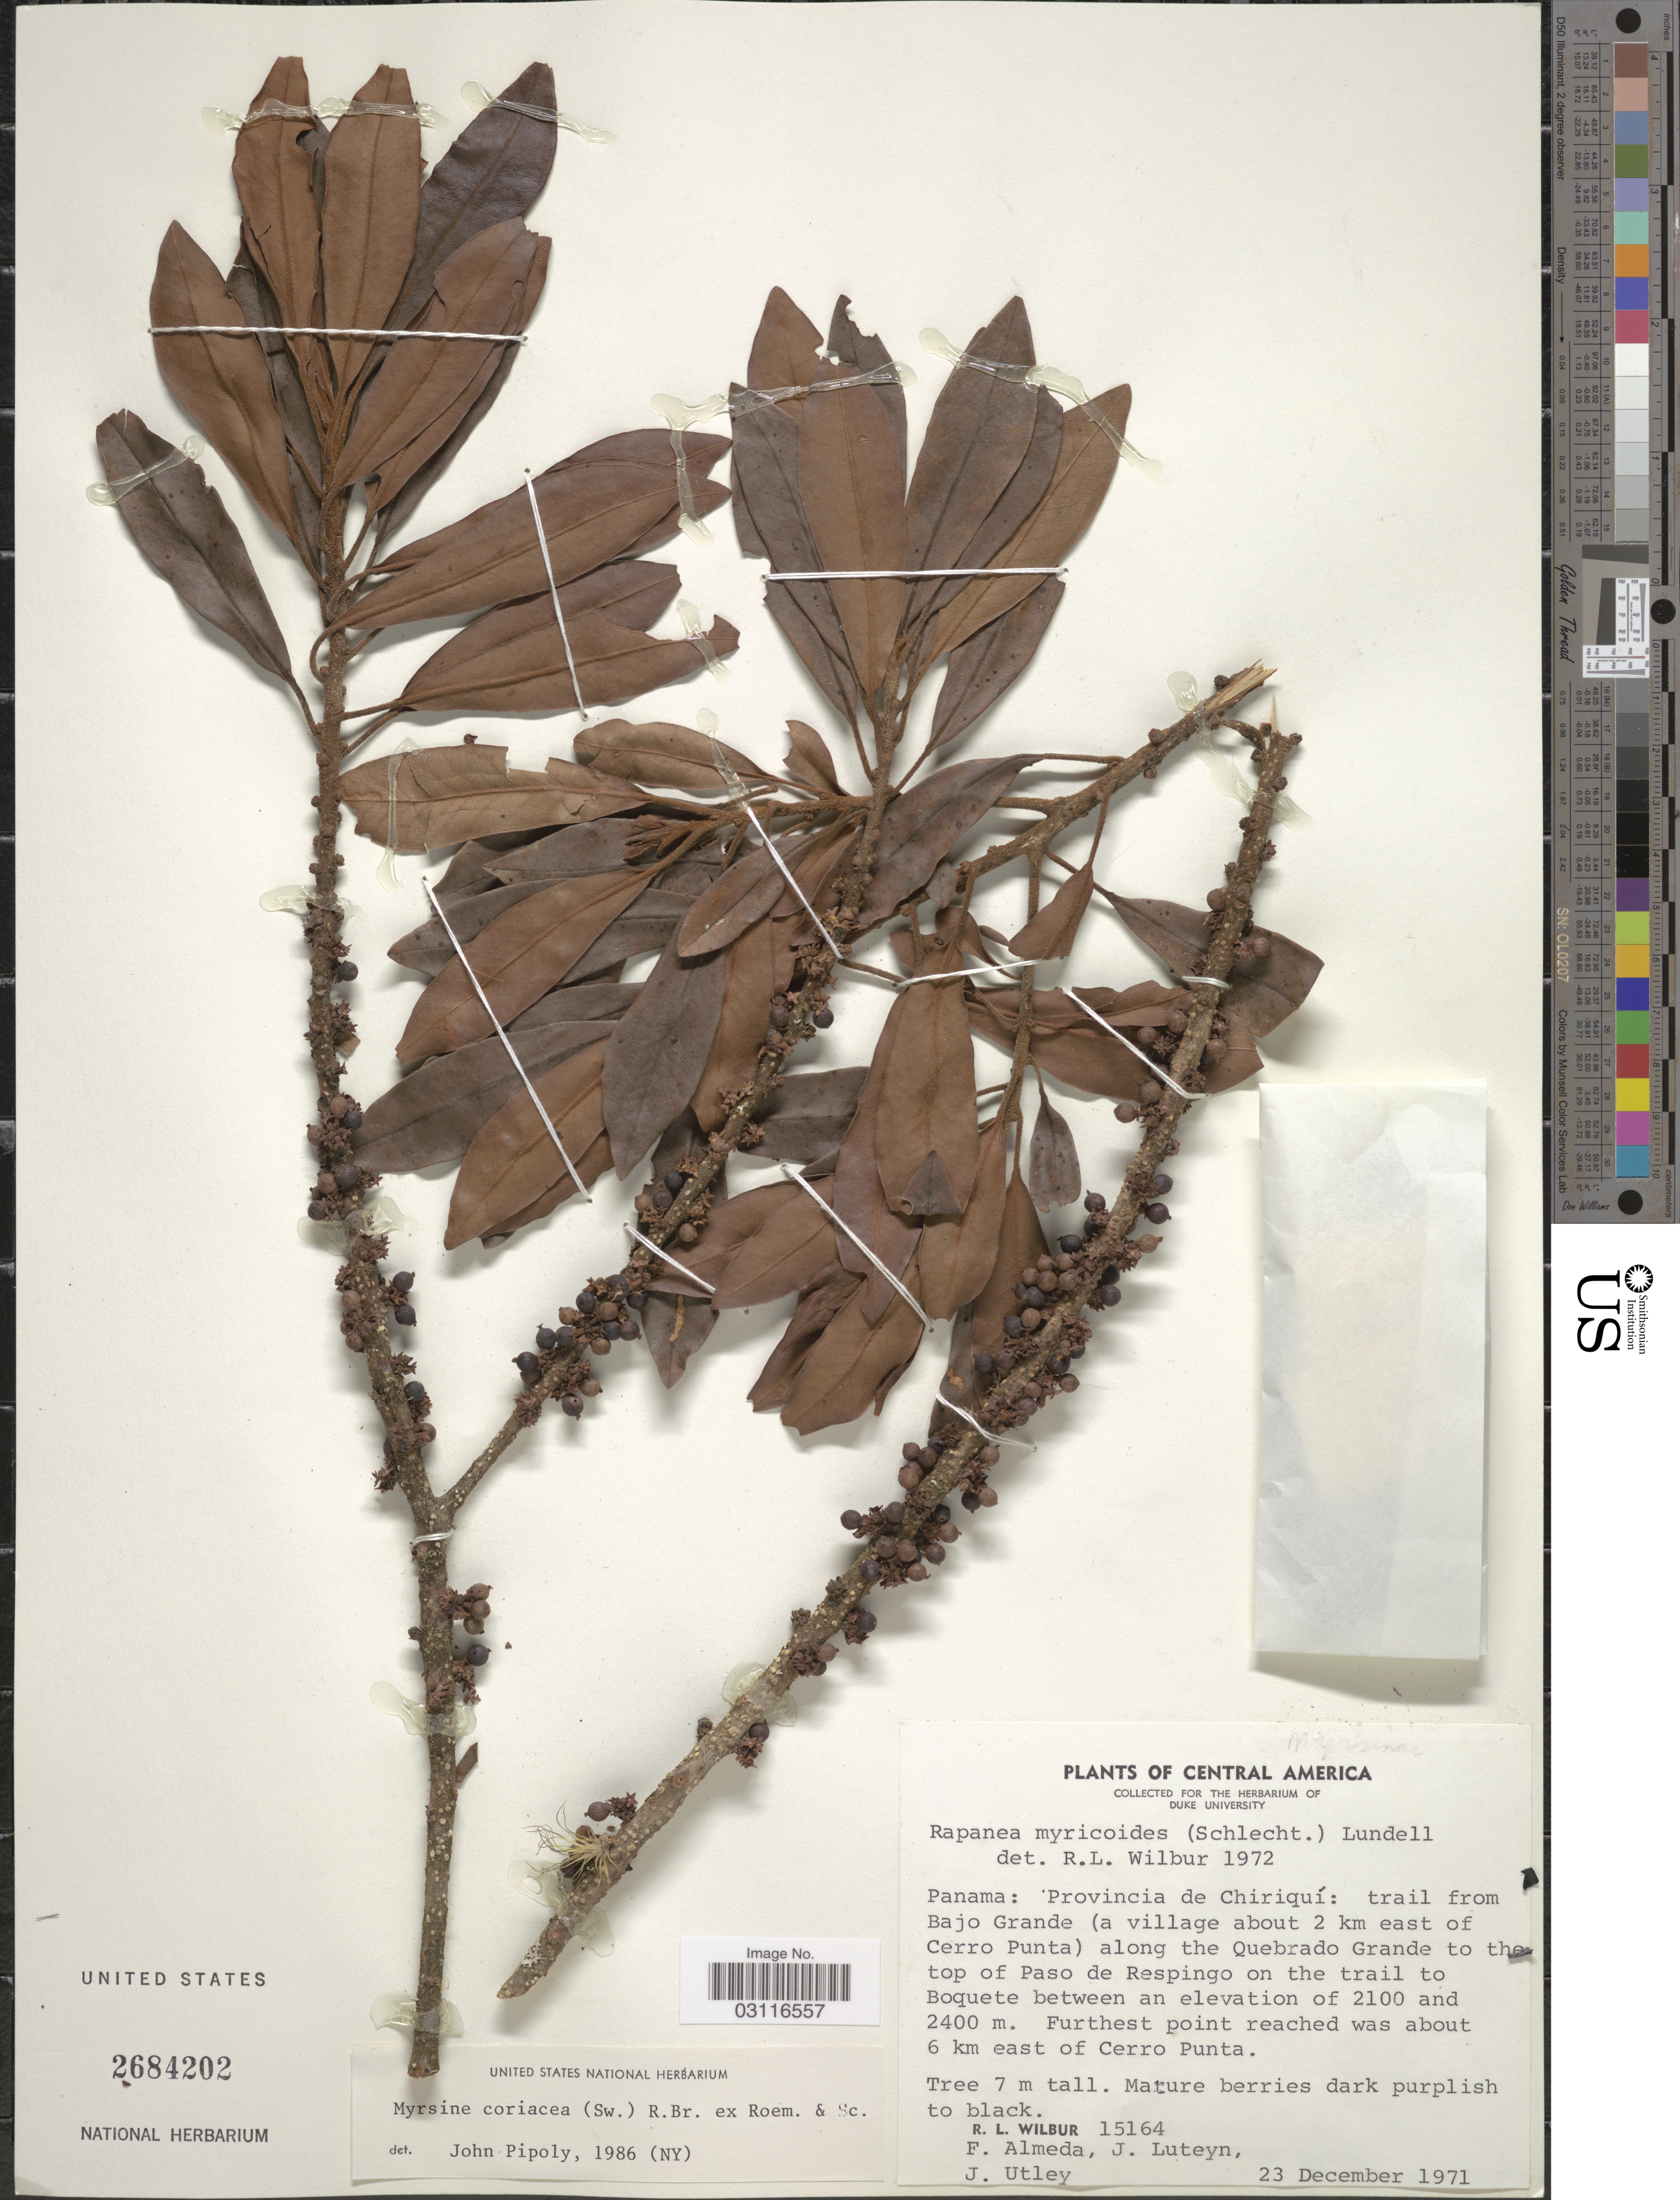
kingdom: Plantae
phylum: Tracheophyta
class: Magnoliopsida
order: Ericales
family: Primulaceae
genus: Myrsine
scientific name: Myrsine coriacea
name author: (Sw.) R. Br. ex Roem. & Schult.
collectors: R. L. Wilbur, F. Almeda, J. L. Luteyn & J. Utley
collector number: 15164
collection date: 1971-12-23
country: Panama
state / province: Chiriqui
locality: Trail from Bajo Grande (a village about 2 km east of Cerro Punta) along the Quebrado Grande to the top of Paso de Respingo on the trail to Boquete. About 6 km east of Cerro Punta [unsure placement]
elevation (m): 2100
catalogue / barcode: US 2684202